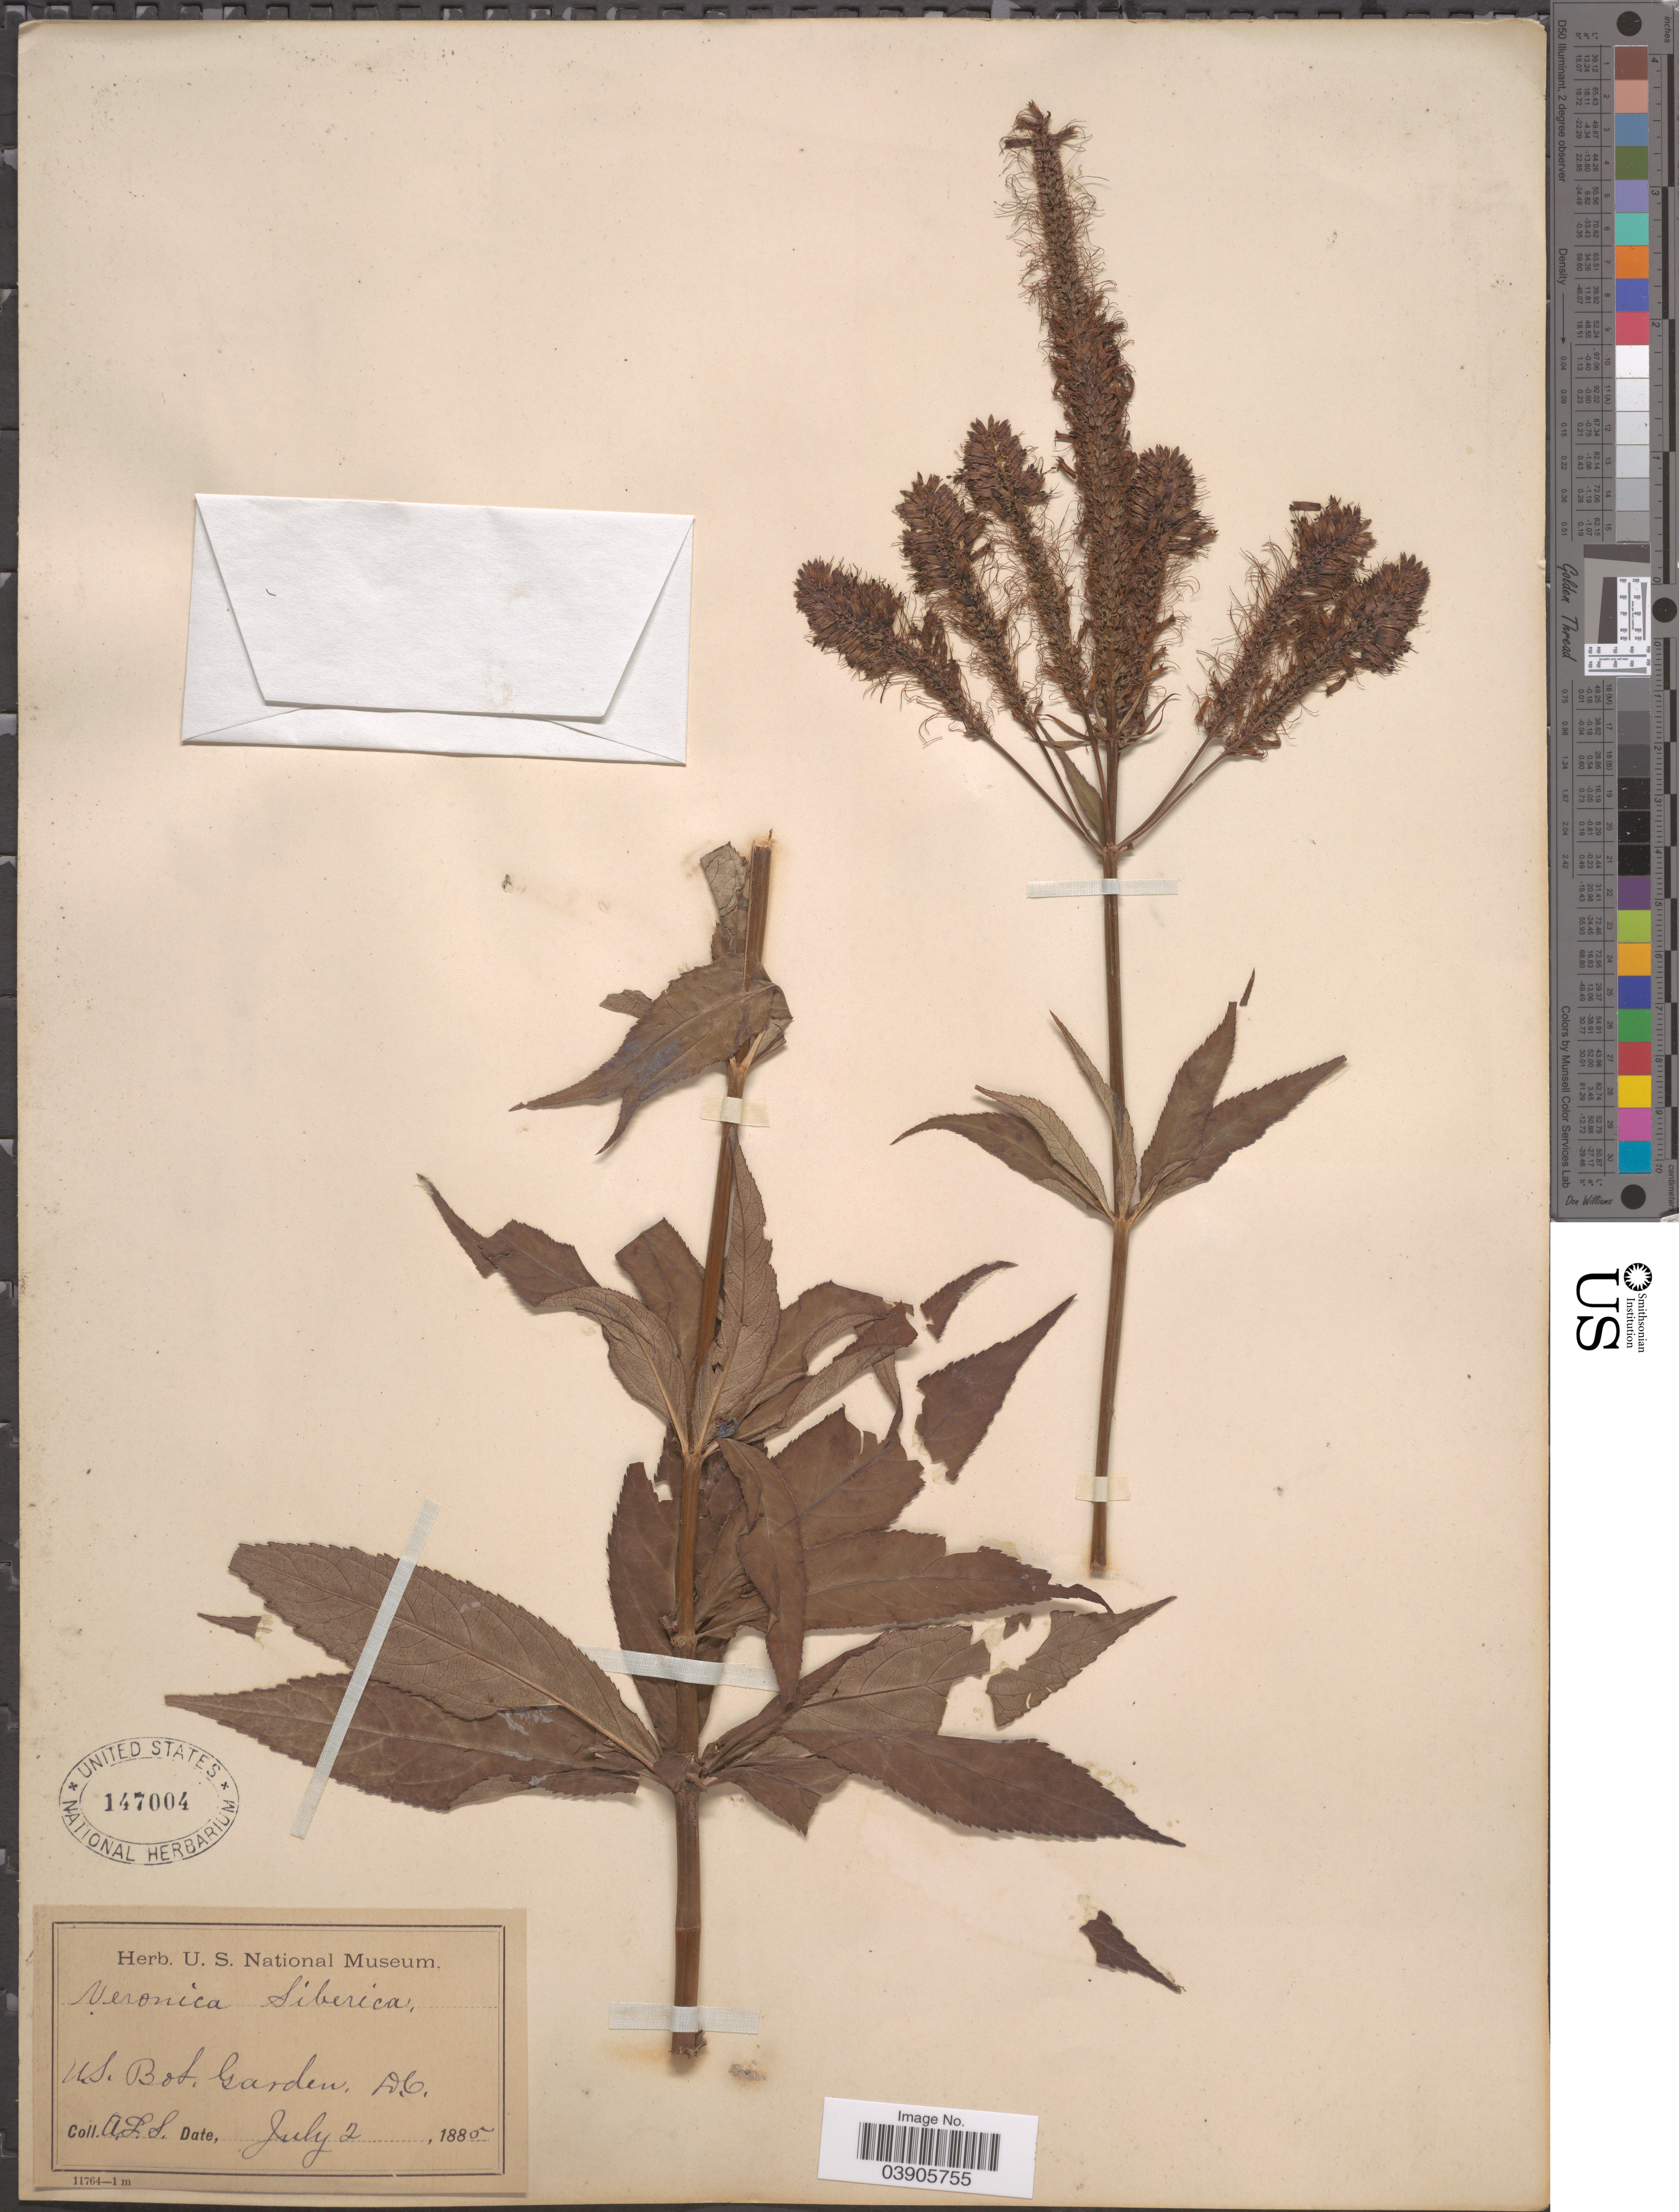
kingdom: Plantae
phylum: Tracheophyta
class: Magnoliopsida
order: Lamiales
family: Plantaginaceae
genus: Veronicastrum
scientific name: Veronicastrum sibiricum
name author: (L.) Pennell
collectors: A. L. S.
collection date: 1885-07-02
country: United States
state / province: District of Columbia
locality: U.S. Bot. Garden, D.C.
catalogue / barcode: US 147004